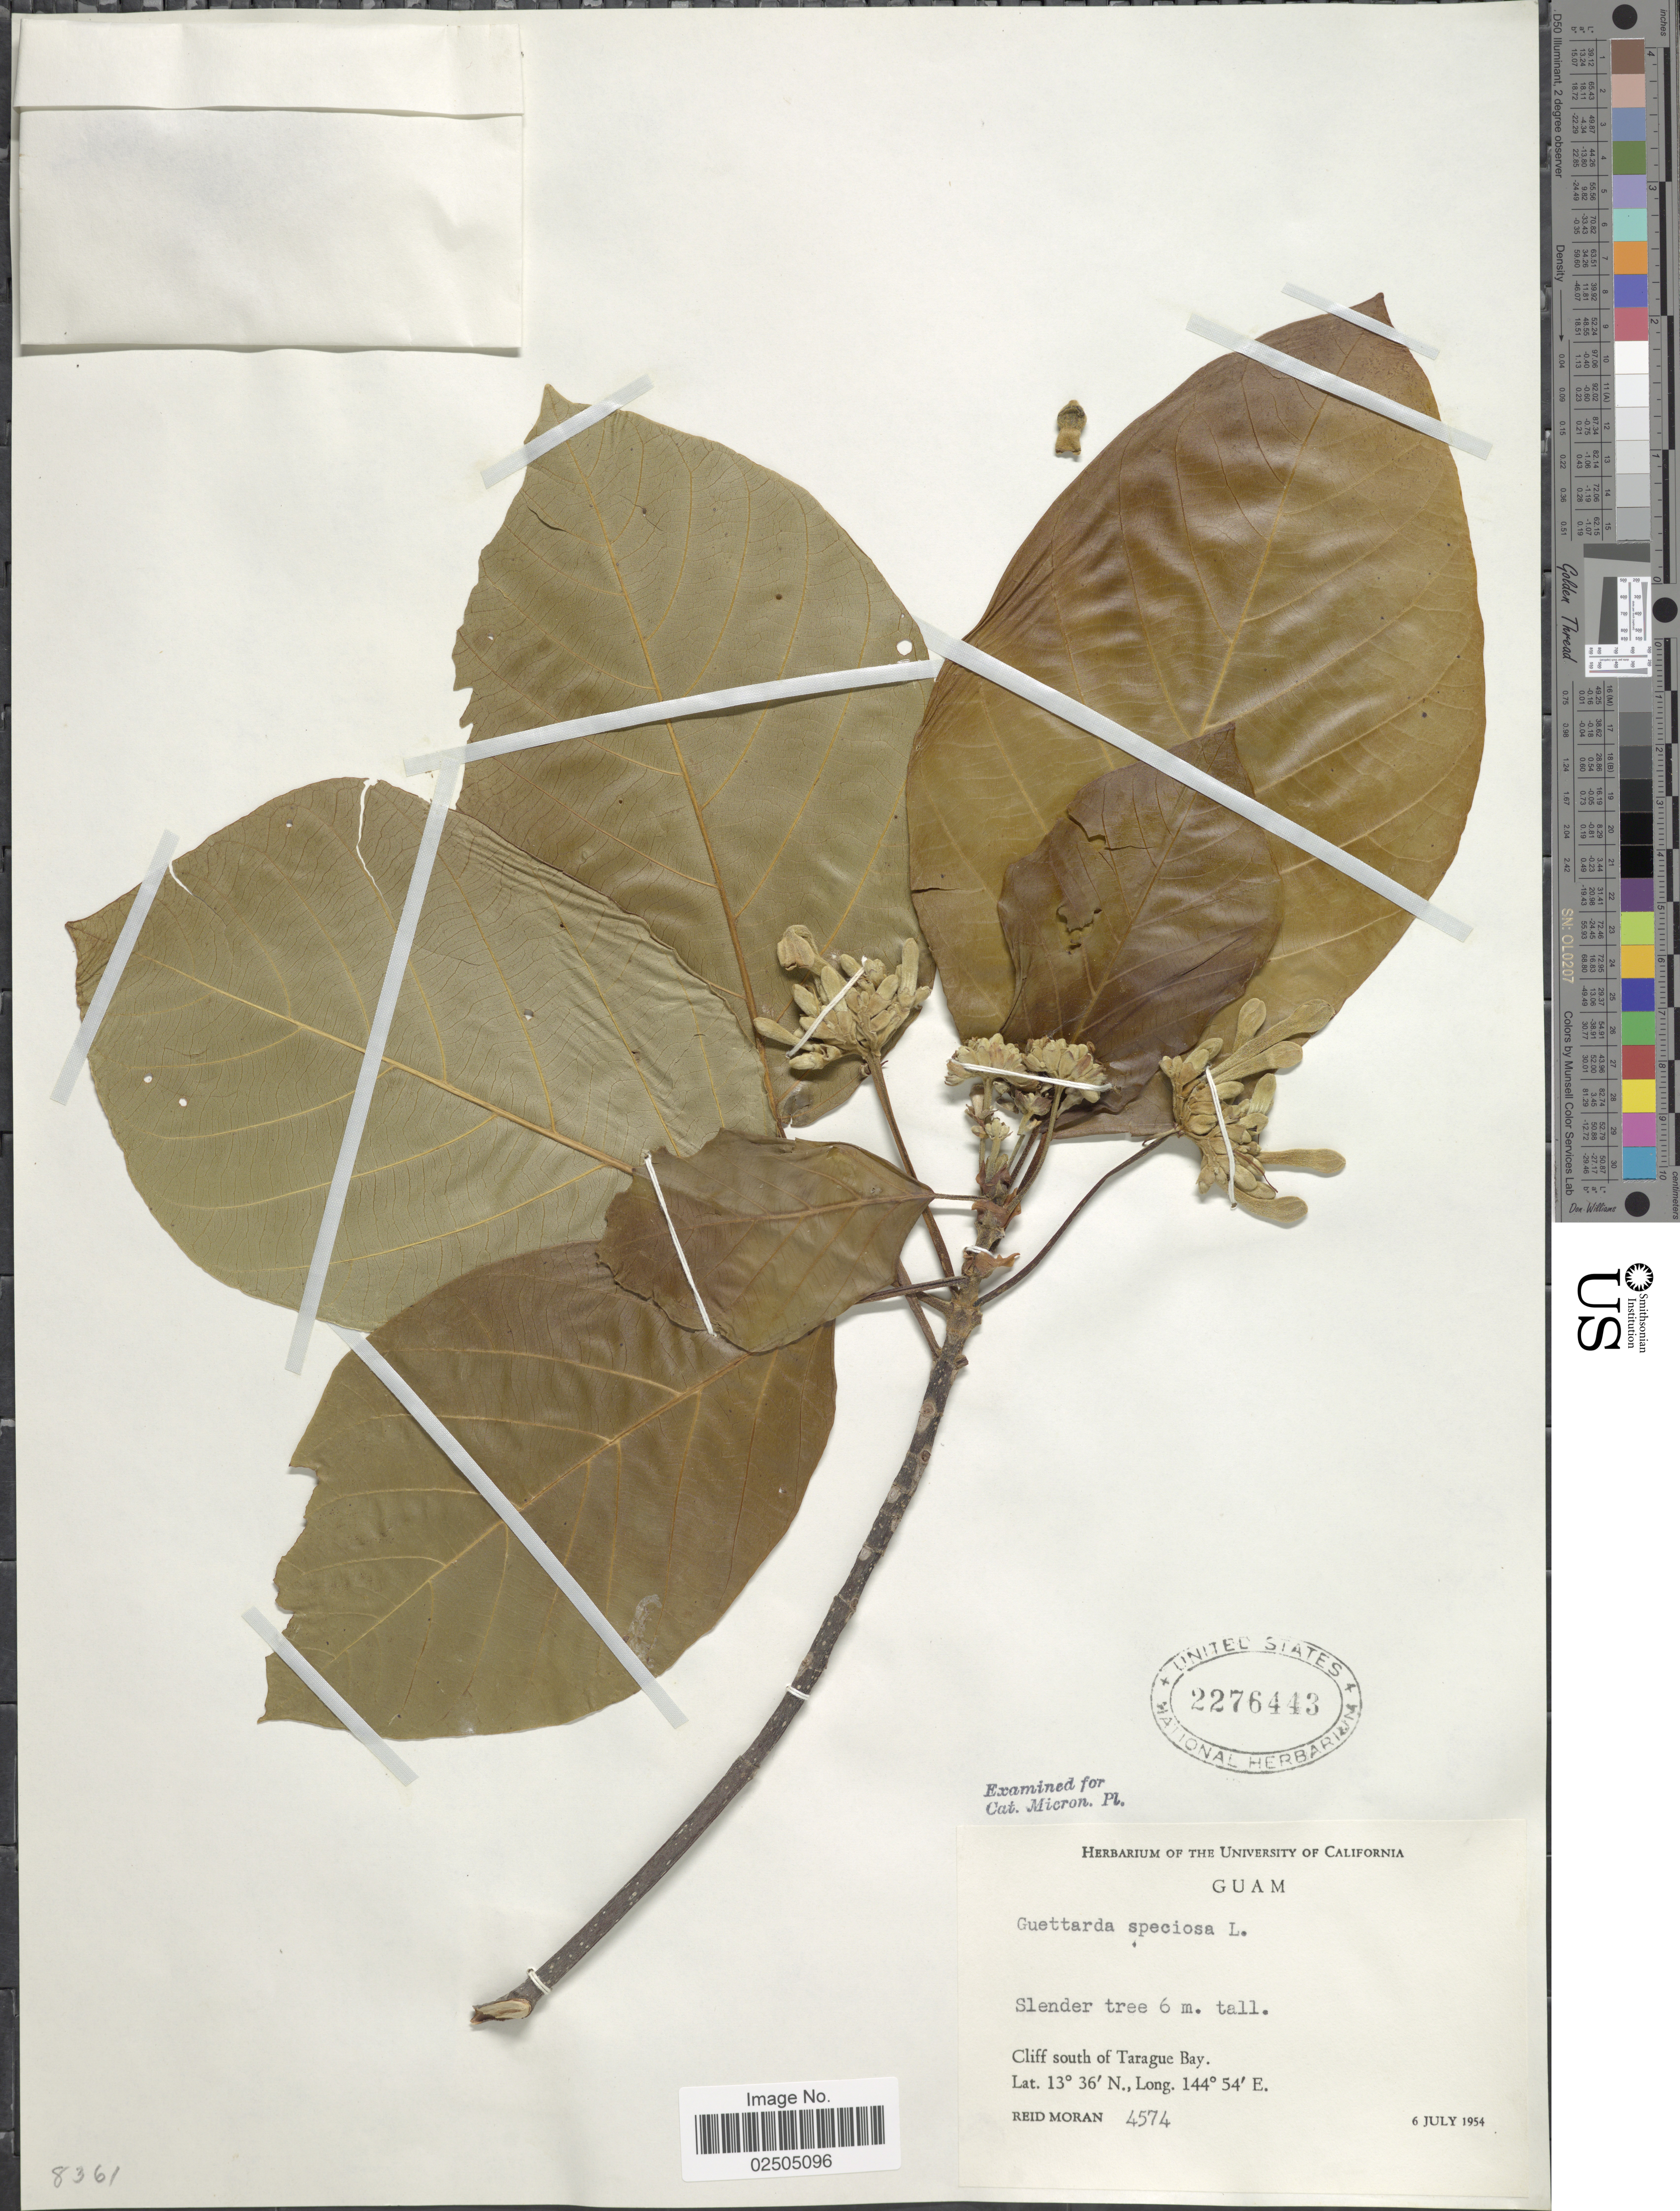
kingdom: Plantae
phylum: Tracheophyta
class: Magnoliopsida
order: Gentianales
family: Rubiaceae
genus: Guettarda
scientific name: Guettarda speciosa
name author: L.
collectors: R. V. Moran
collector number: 4574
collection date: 1954-07-06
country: Guam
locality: Cliff south of Tarague Bay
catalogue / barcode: US 2276443